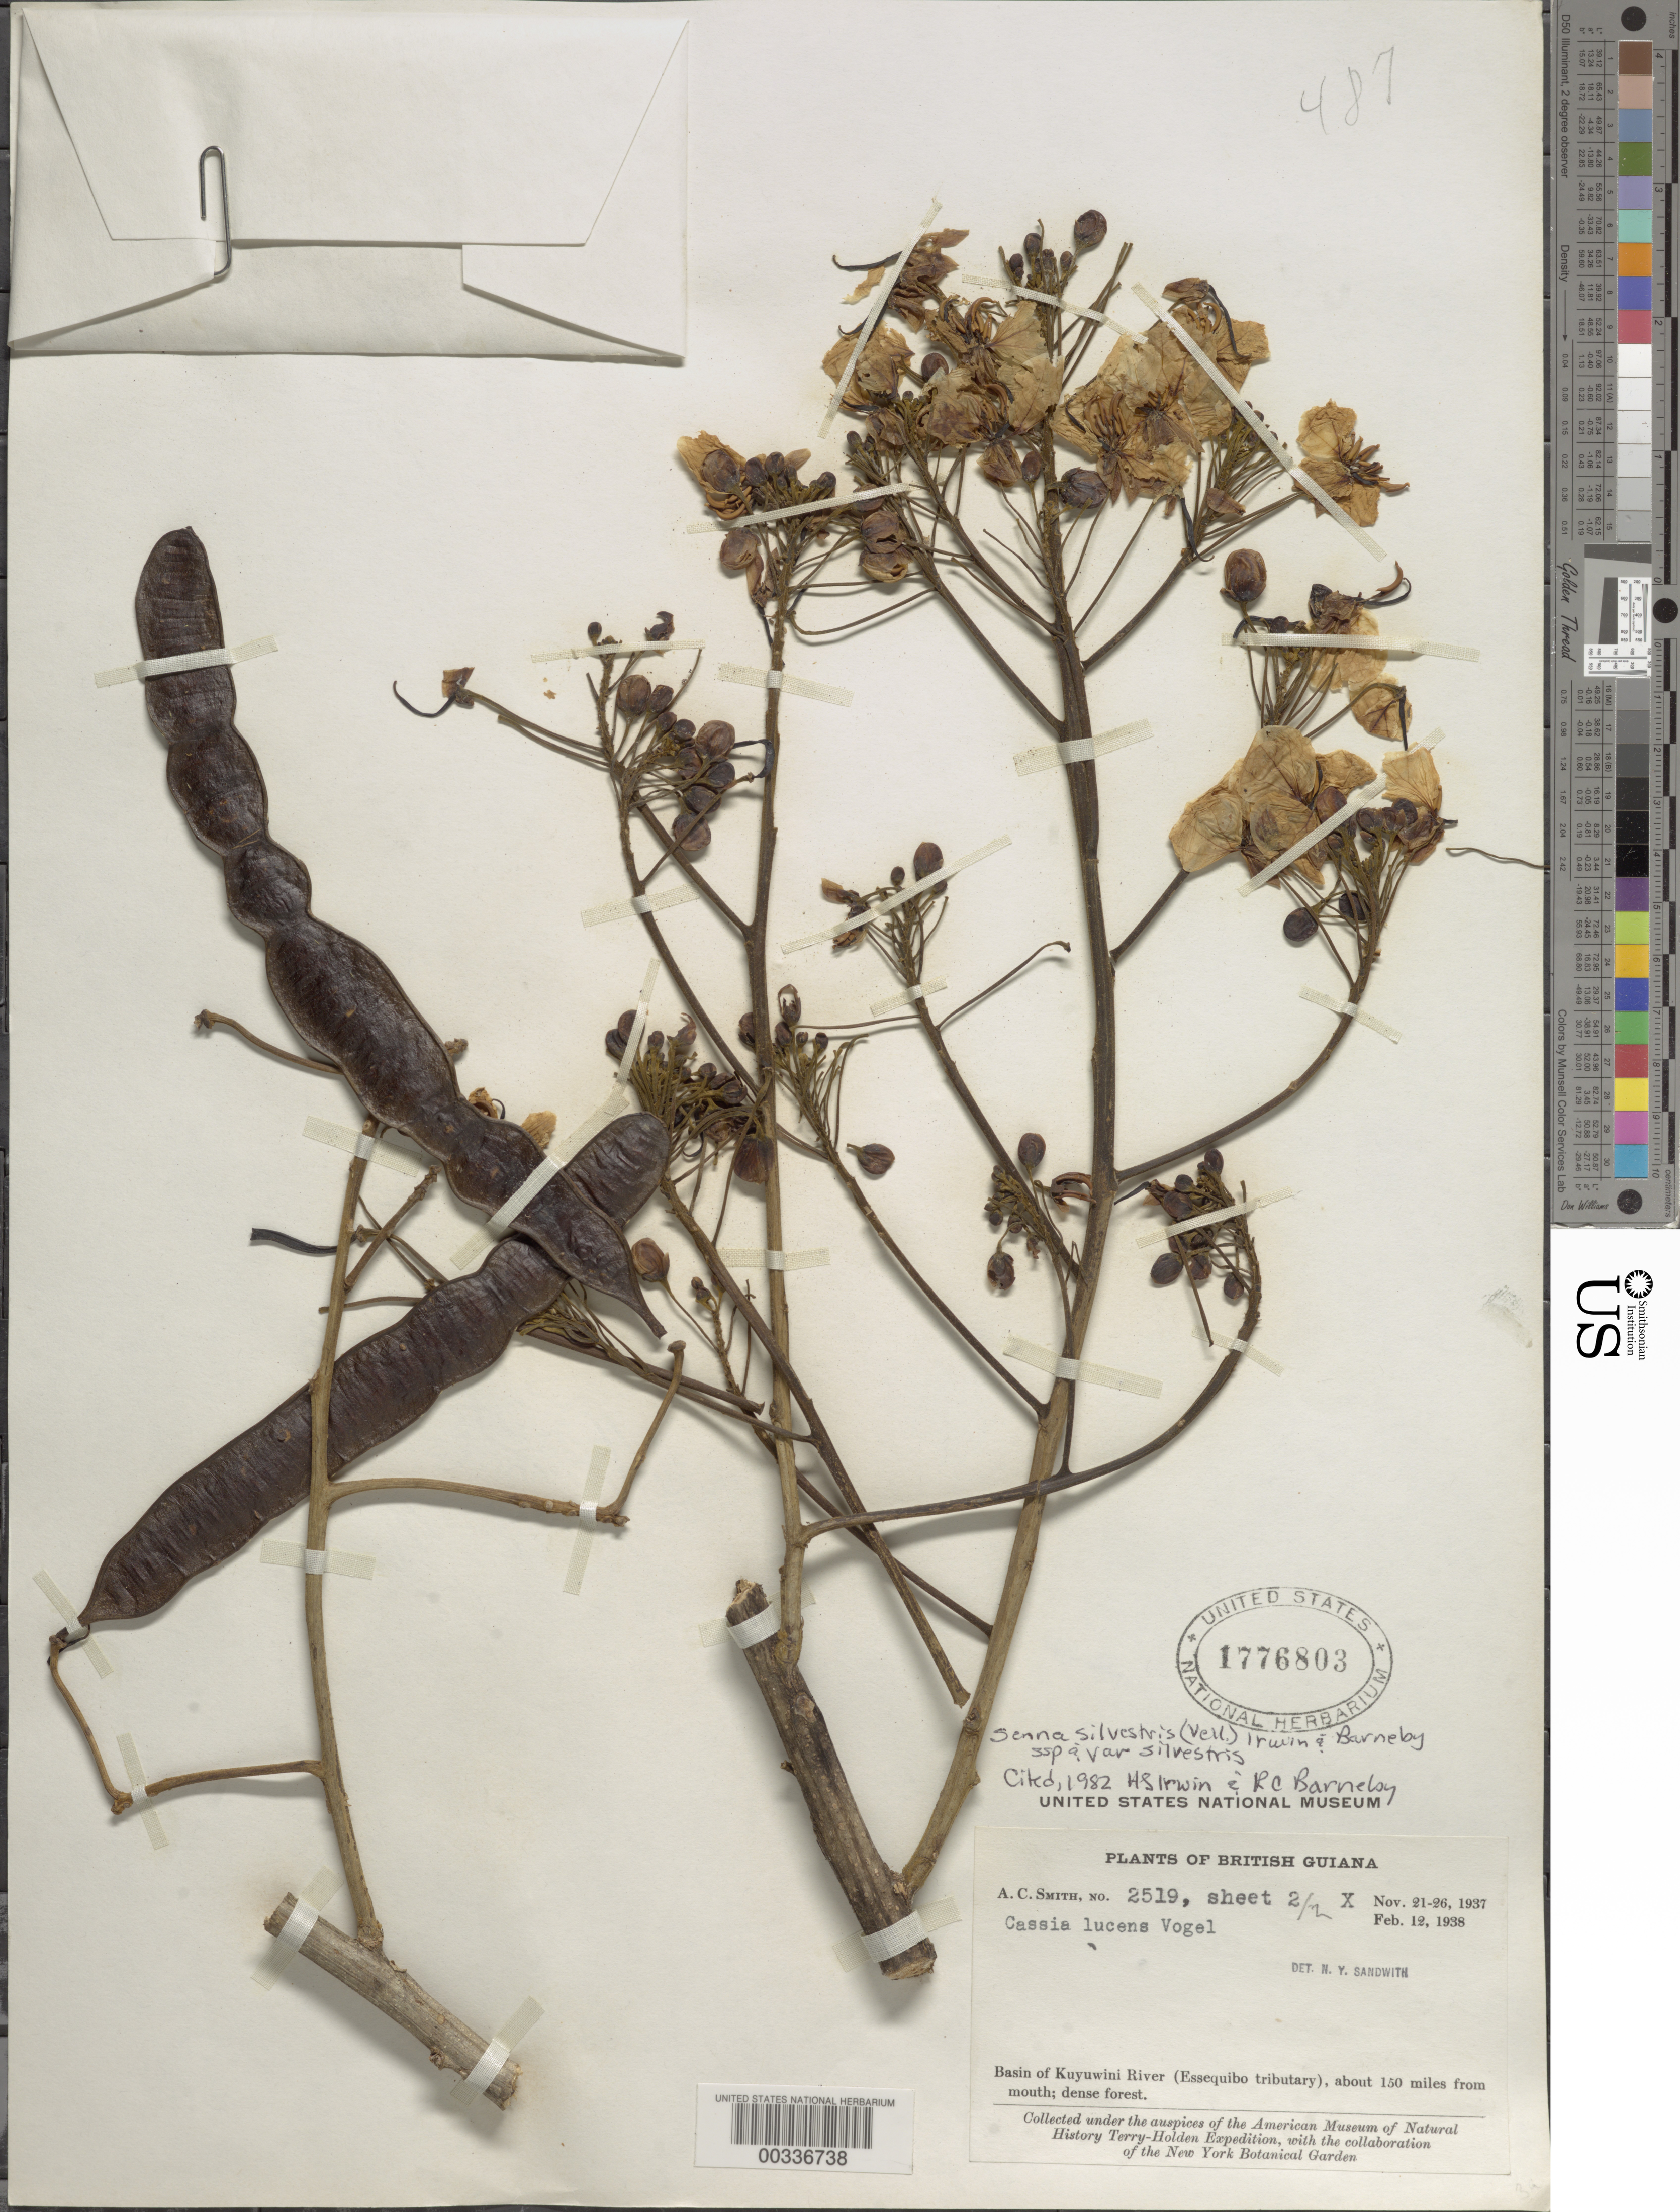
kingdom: Plantae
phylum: Tracheophyta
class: Magnoliopsida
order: Fabales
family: Fabaceae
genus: Senna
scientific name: Senna silvestris var. silvestris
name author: (Vell.) H.S. Irwin & Barneby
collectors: A. C. Smith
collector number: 2519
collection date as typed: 21 Nov 1937 to 26 Nov 1937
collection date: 1937-11-21/1937-11-26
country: Guyana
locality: Basin of kuyuwini river, essequibo tributary, about 150 mi from mouth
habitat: Dense forest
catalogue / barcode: US 1776803